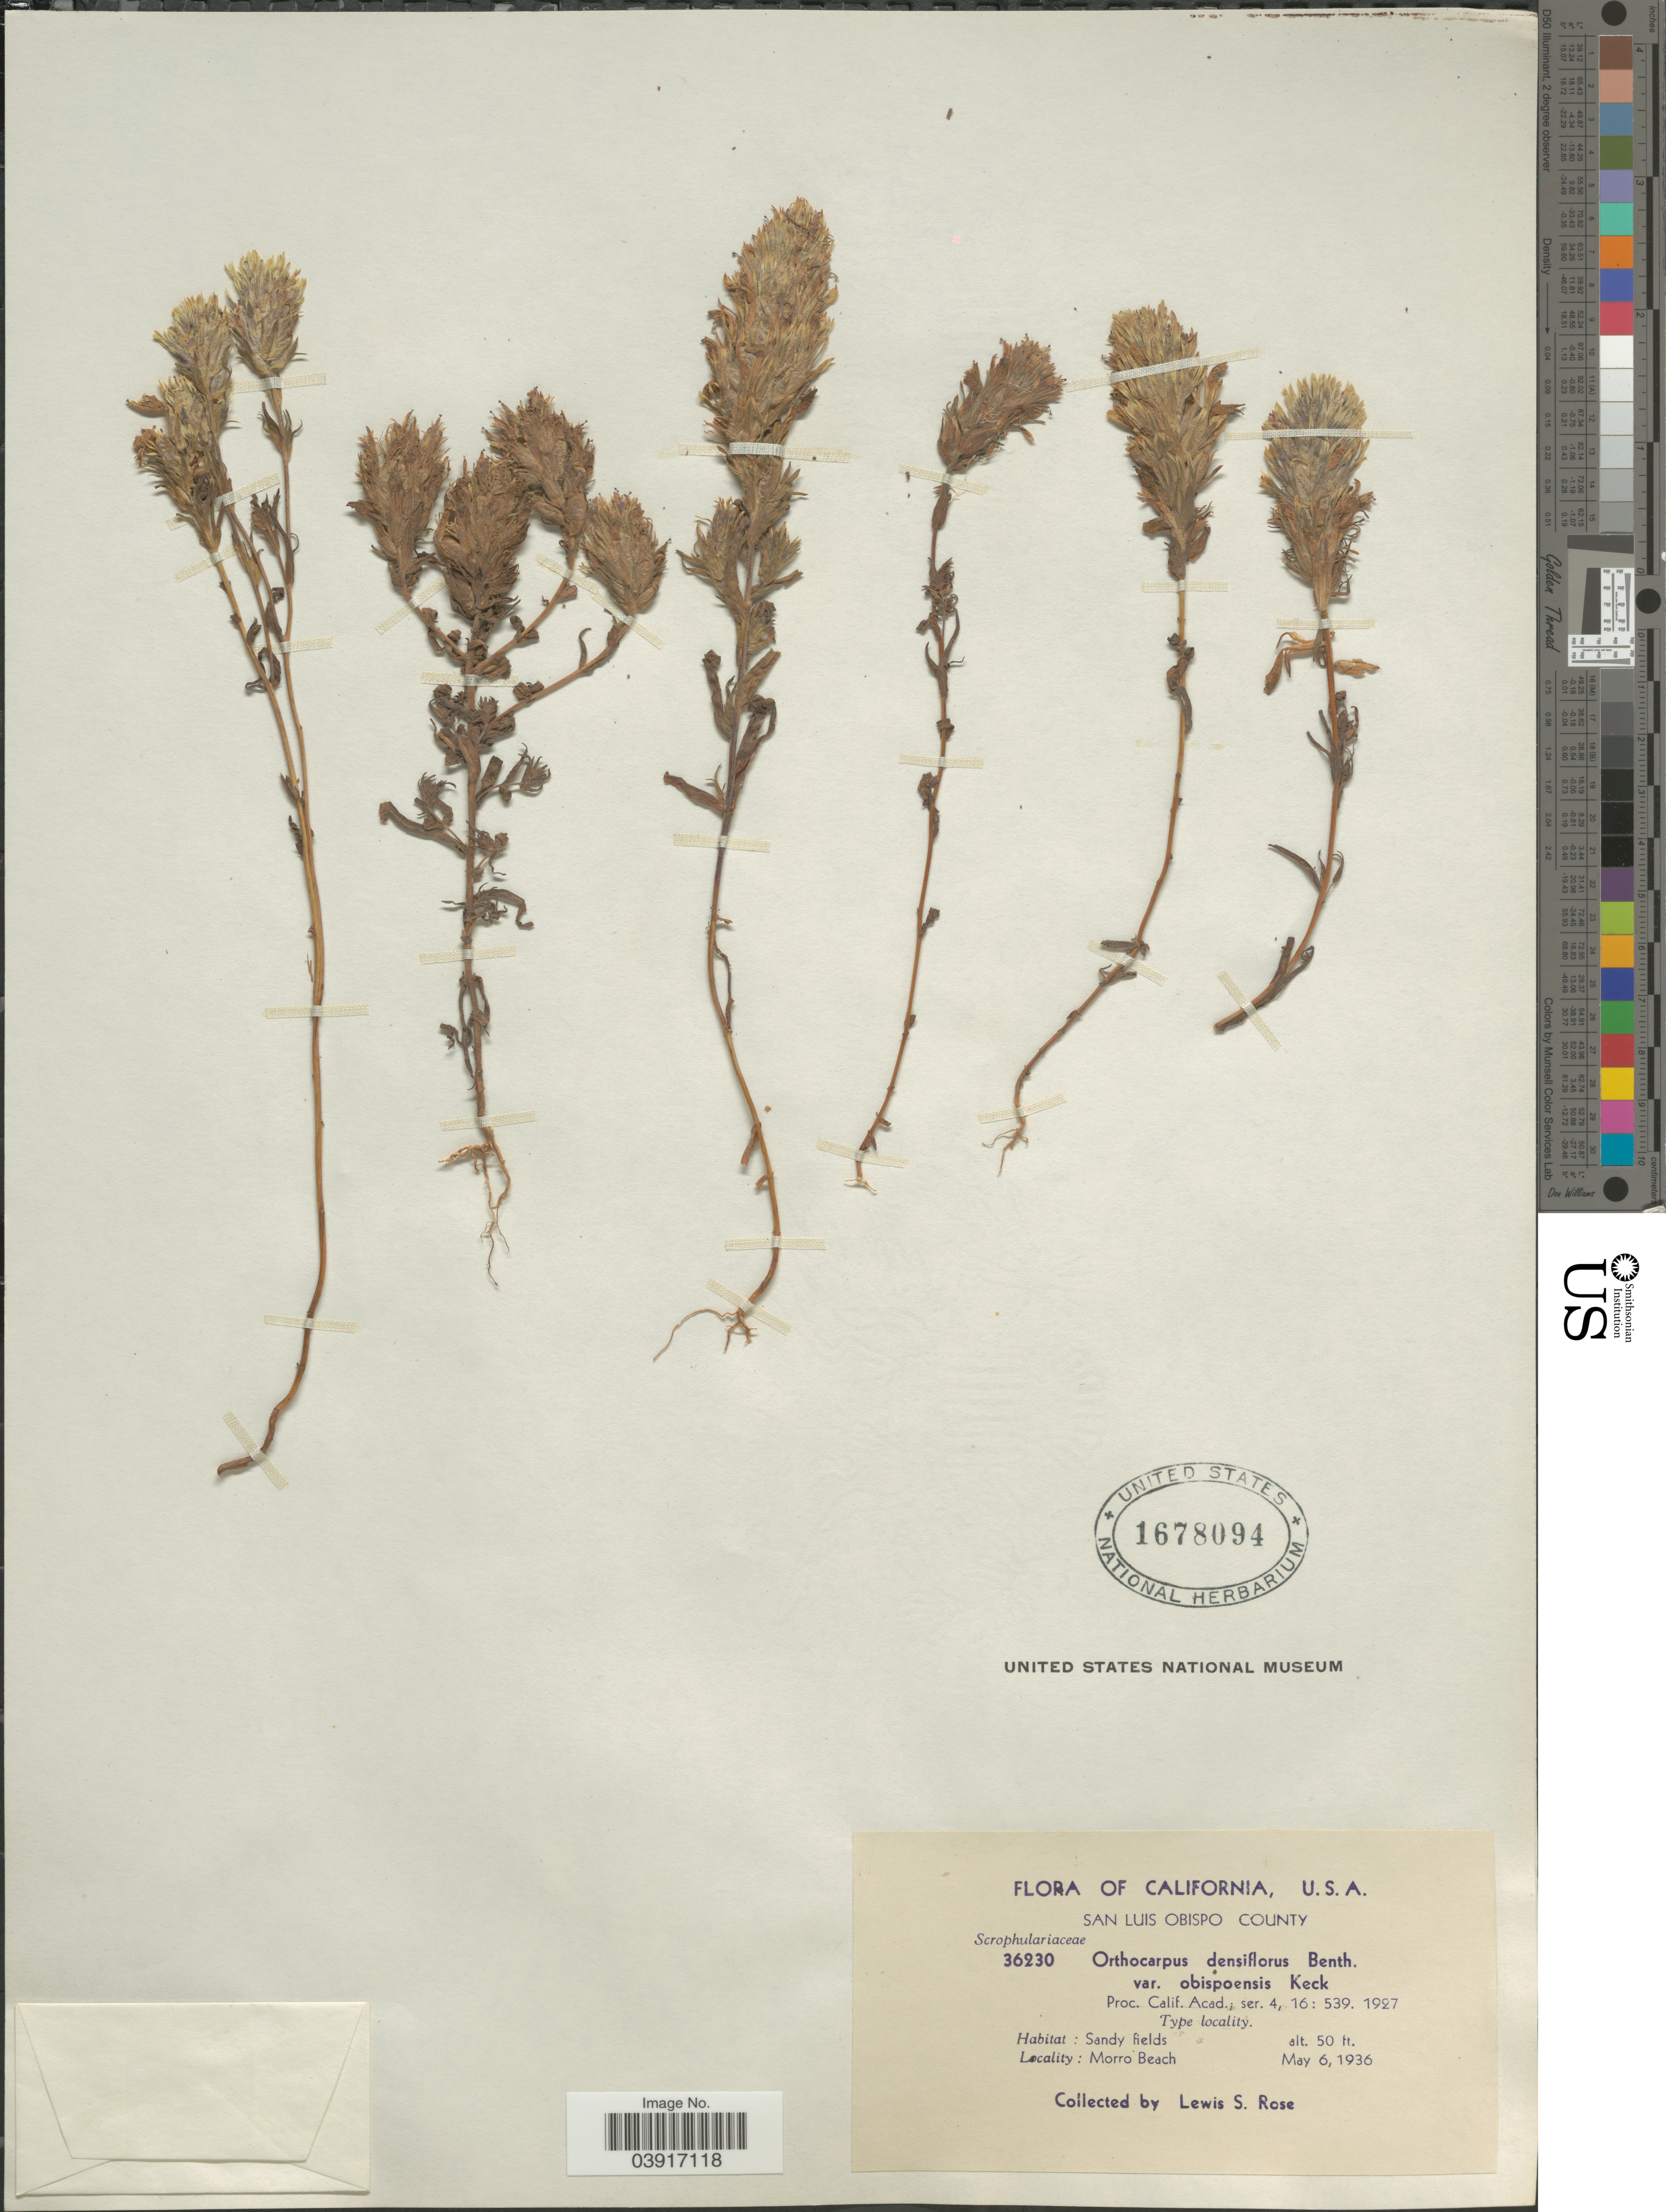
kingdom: Plantae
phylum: Tracheophyta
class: Magnoliopsida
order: Lamiales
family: Orobanchaceae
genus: Orthocarpus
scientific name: Orthocarpus densiflorus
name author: Benth.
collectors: L. S. Rose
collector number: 36230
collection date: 1936-05-06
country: United States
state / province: California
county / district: San Luis Obispo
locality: San Luis Obispo County. Morro Beach.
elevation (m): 15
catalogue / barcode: US 1678094